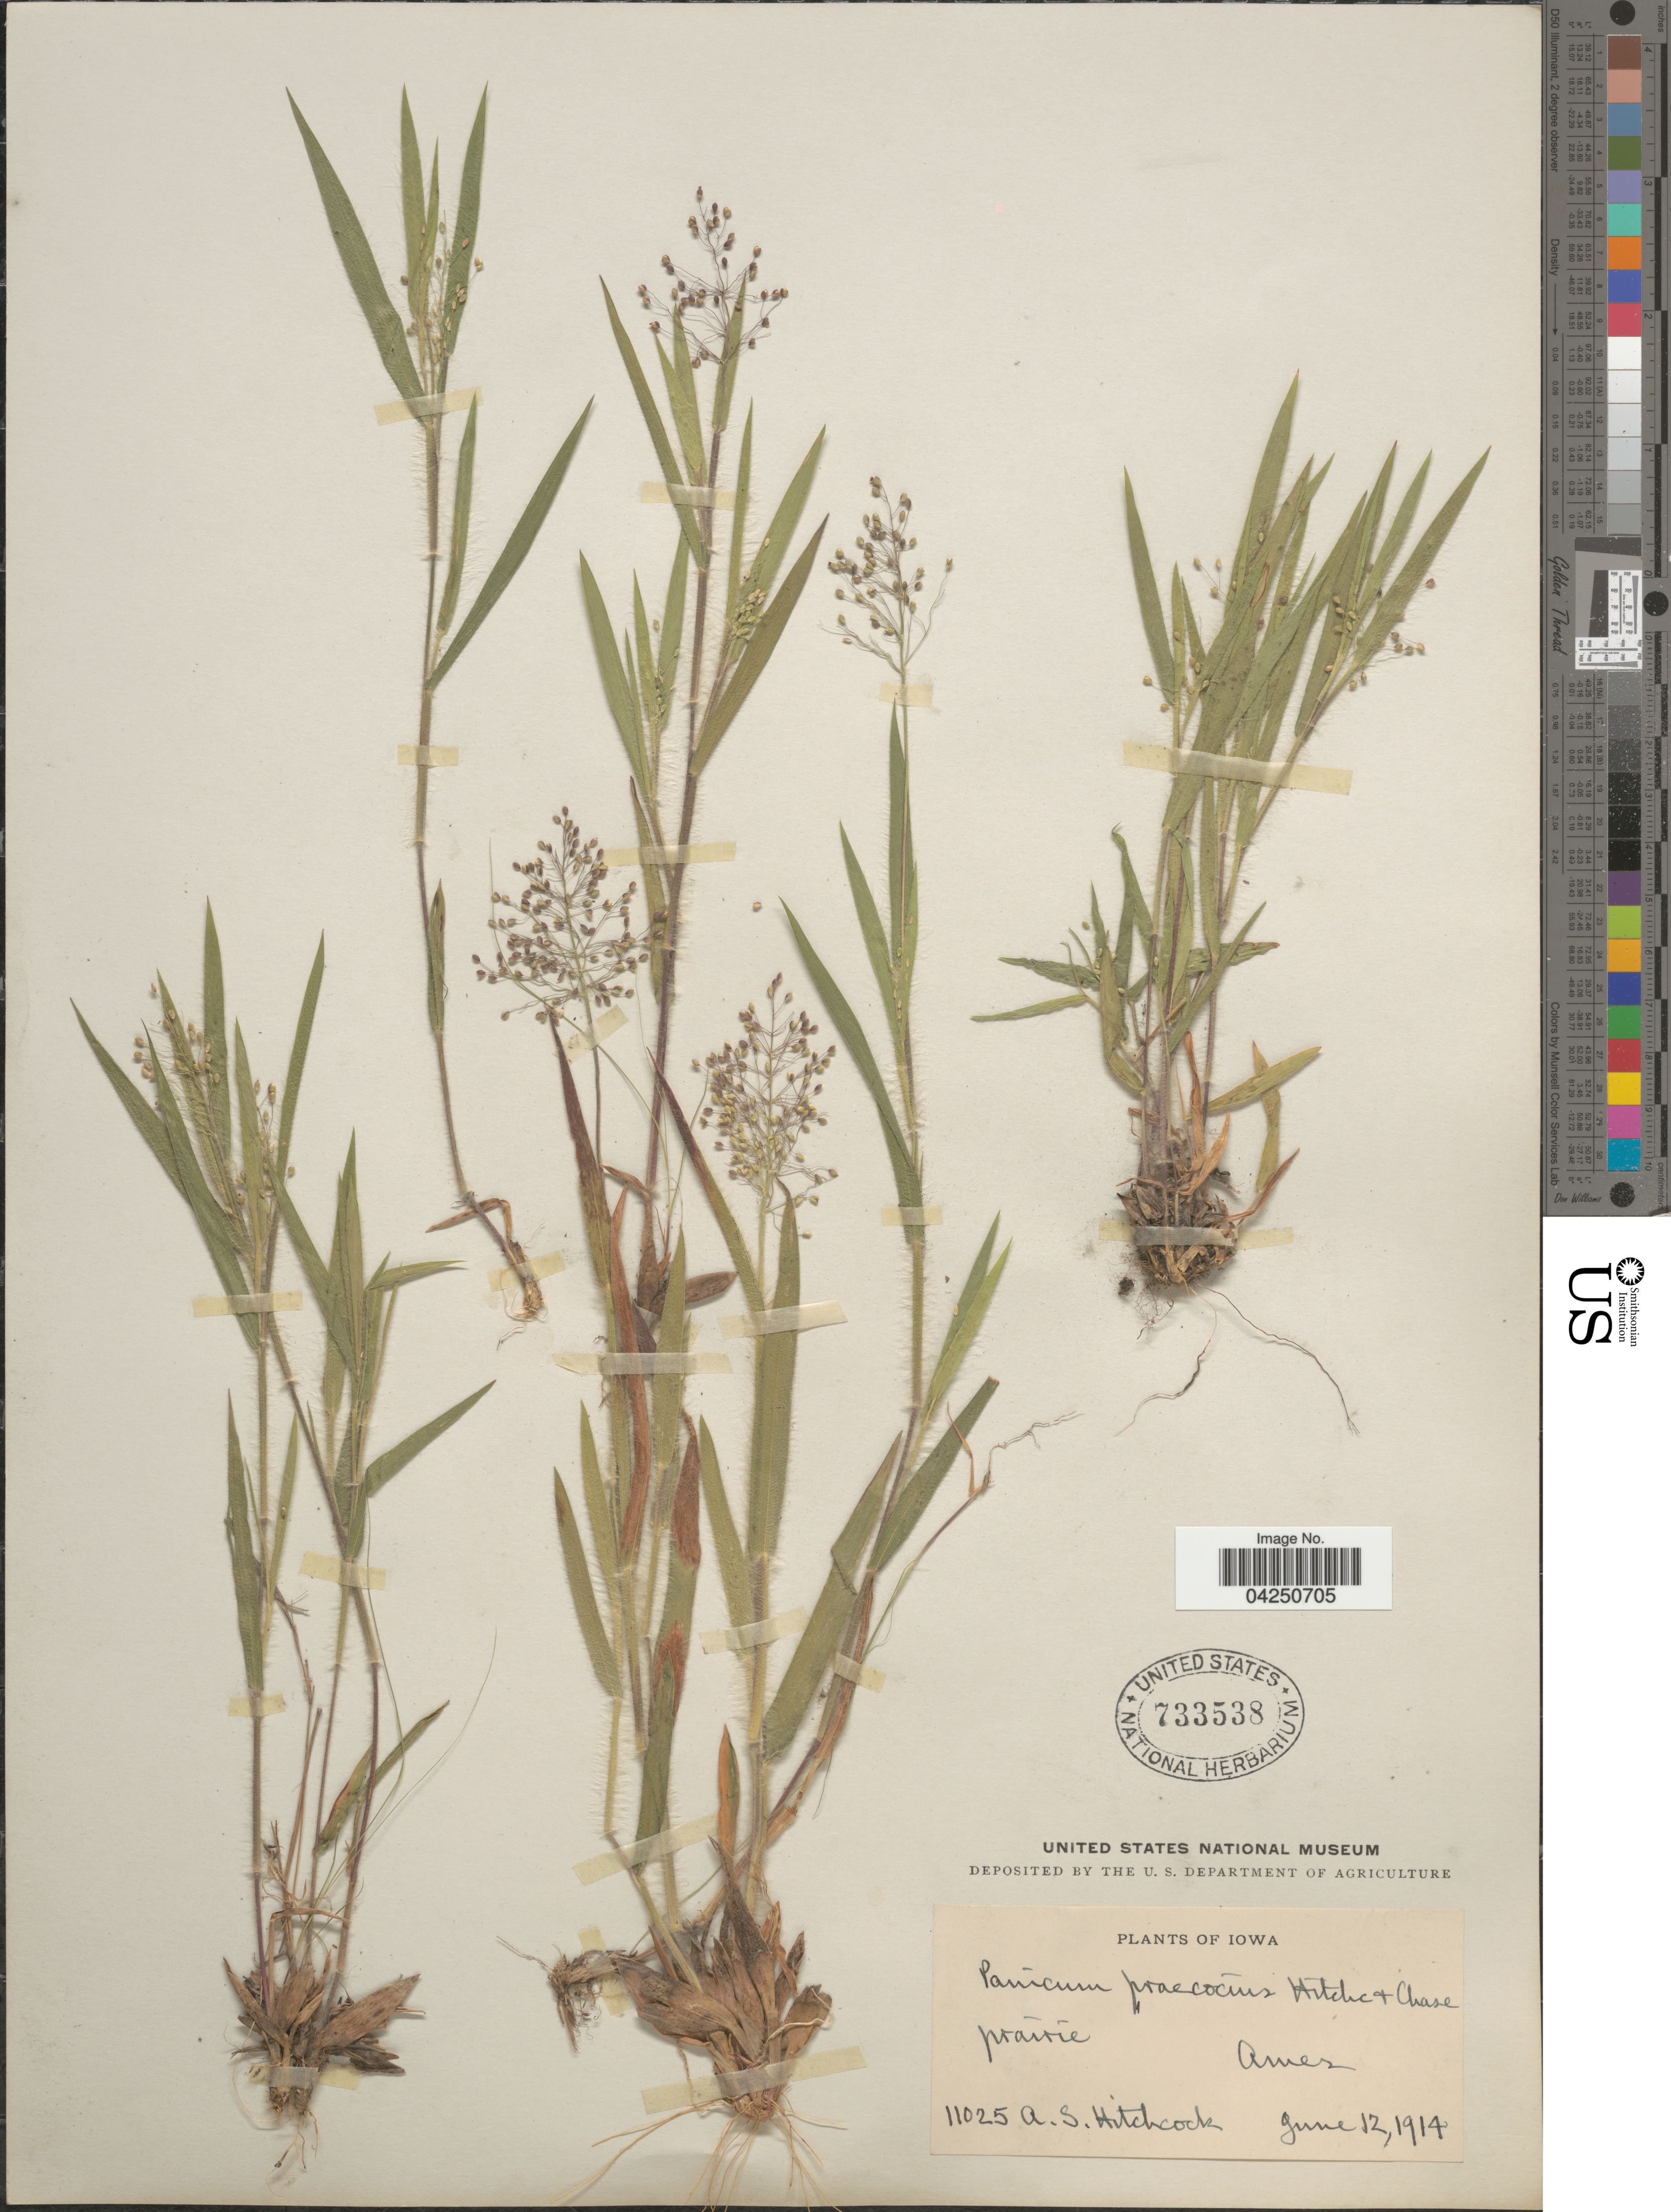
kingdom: Plantae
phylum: Tracheophyta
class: Liliopsida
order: Poales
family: Poaceae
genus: Dichanthelium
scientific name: Dichanthelium acuminatum var. acuminatum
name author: (Sw.) Gould & C.A. Clark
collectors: A. S. Hitchcock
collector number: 11025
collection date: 1914-06-12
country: United States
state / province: Iowa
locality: Prairie. Ames.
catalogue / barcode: US 733538